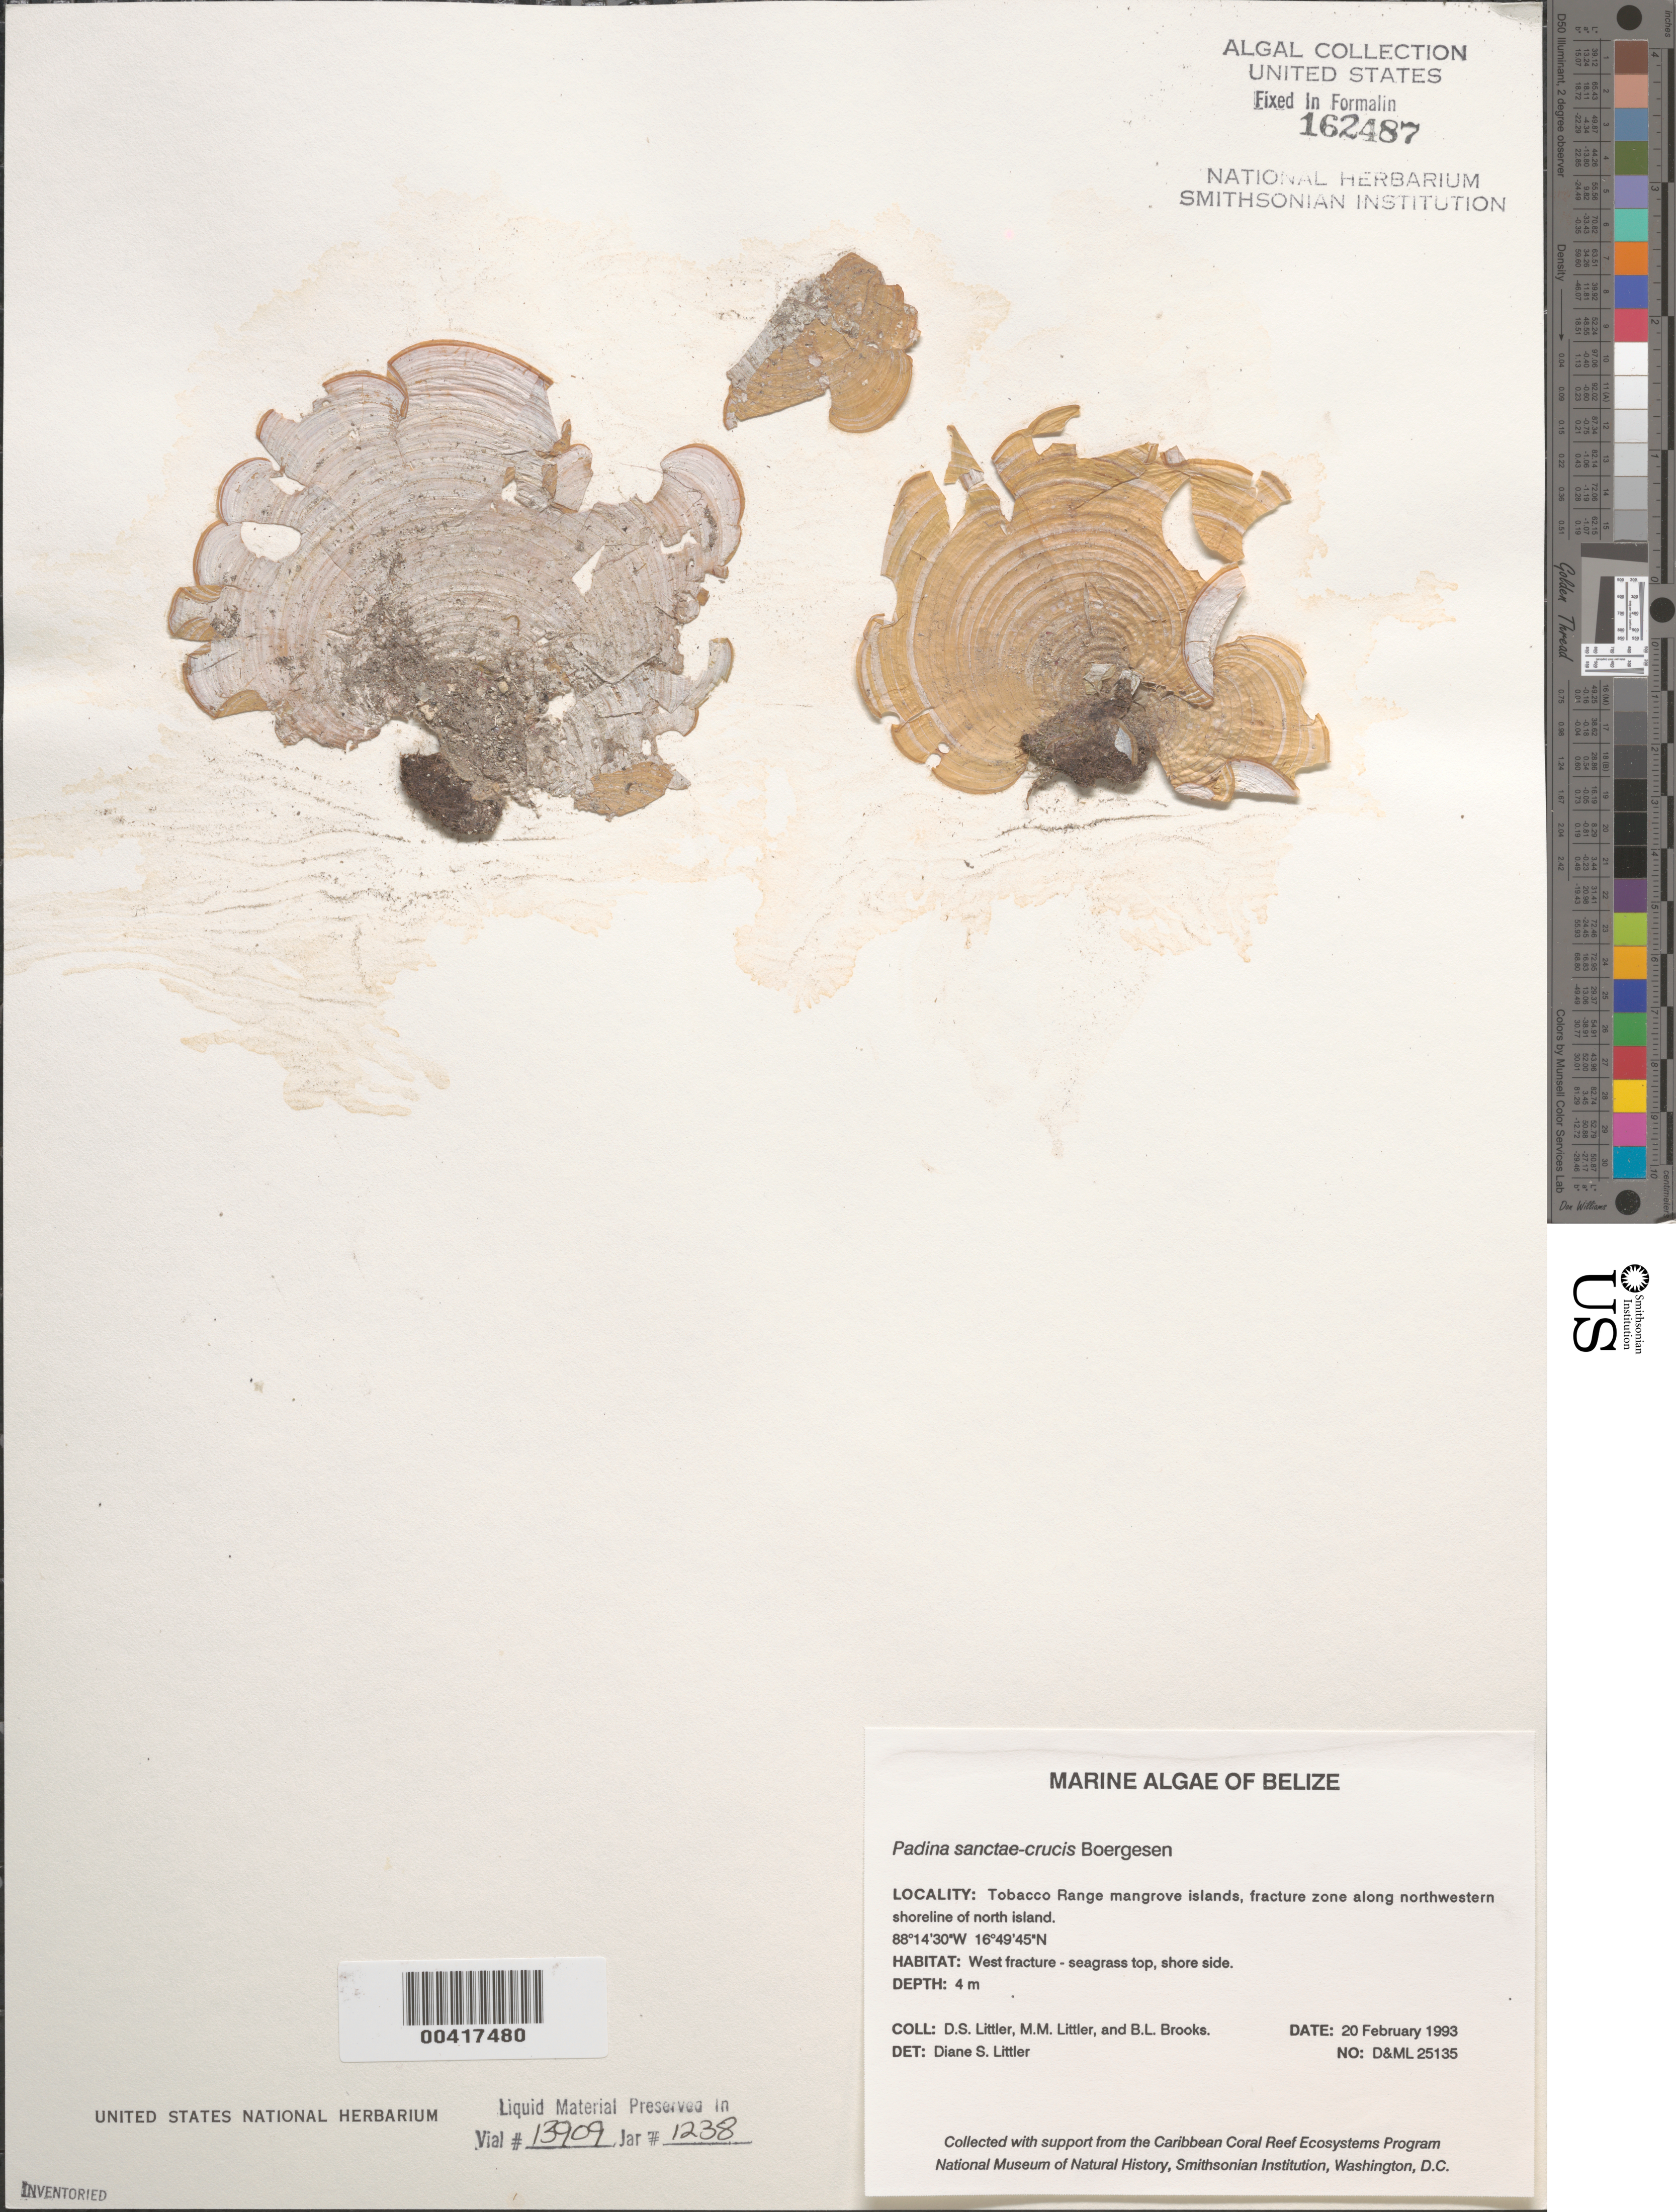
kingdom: Chromista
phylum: Ochrophyta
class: Phaeophyceae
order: Dictyotales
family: Dictyotaceae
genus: Padina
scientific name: Padina sanctae-crucis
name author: Børgesen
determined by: Littler, D. S.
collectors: D. S. Littler, M. M. Littler & B. Brooks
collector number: D&ML 25135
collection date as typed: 20 Feb 1993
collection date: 1993-02-20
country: Belize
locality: Tobacco Range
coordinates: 16 49'45"N, 88 14'30"W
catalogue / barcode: US 162487